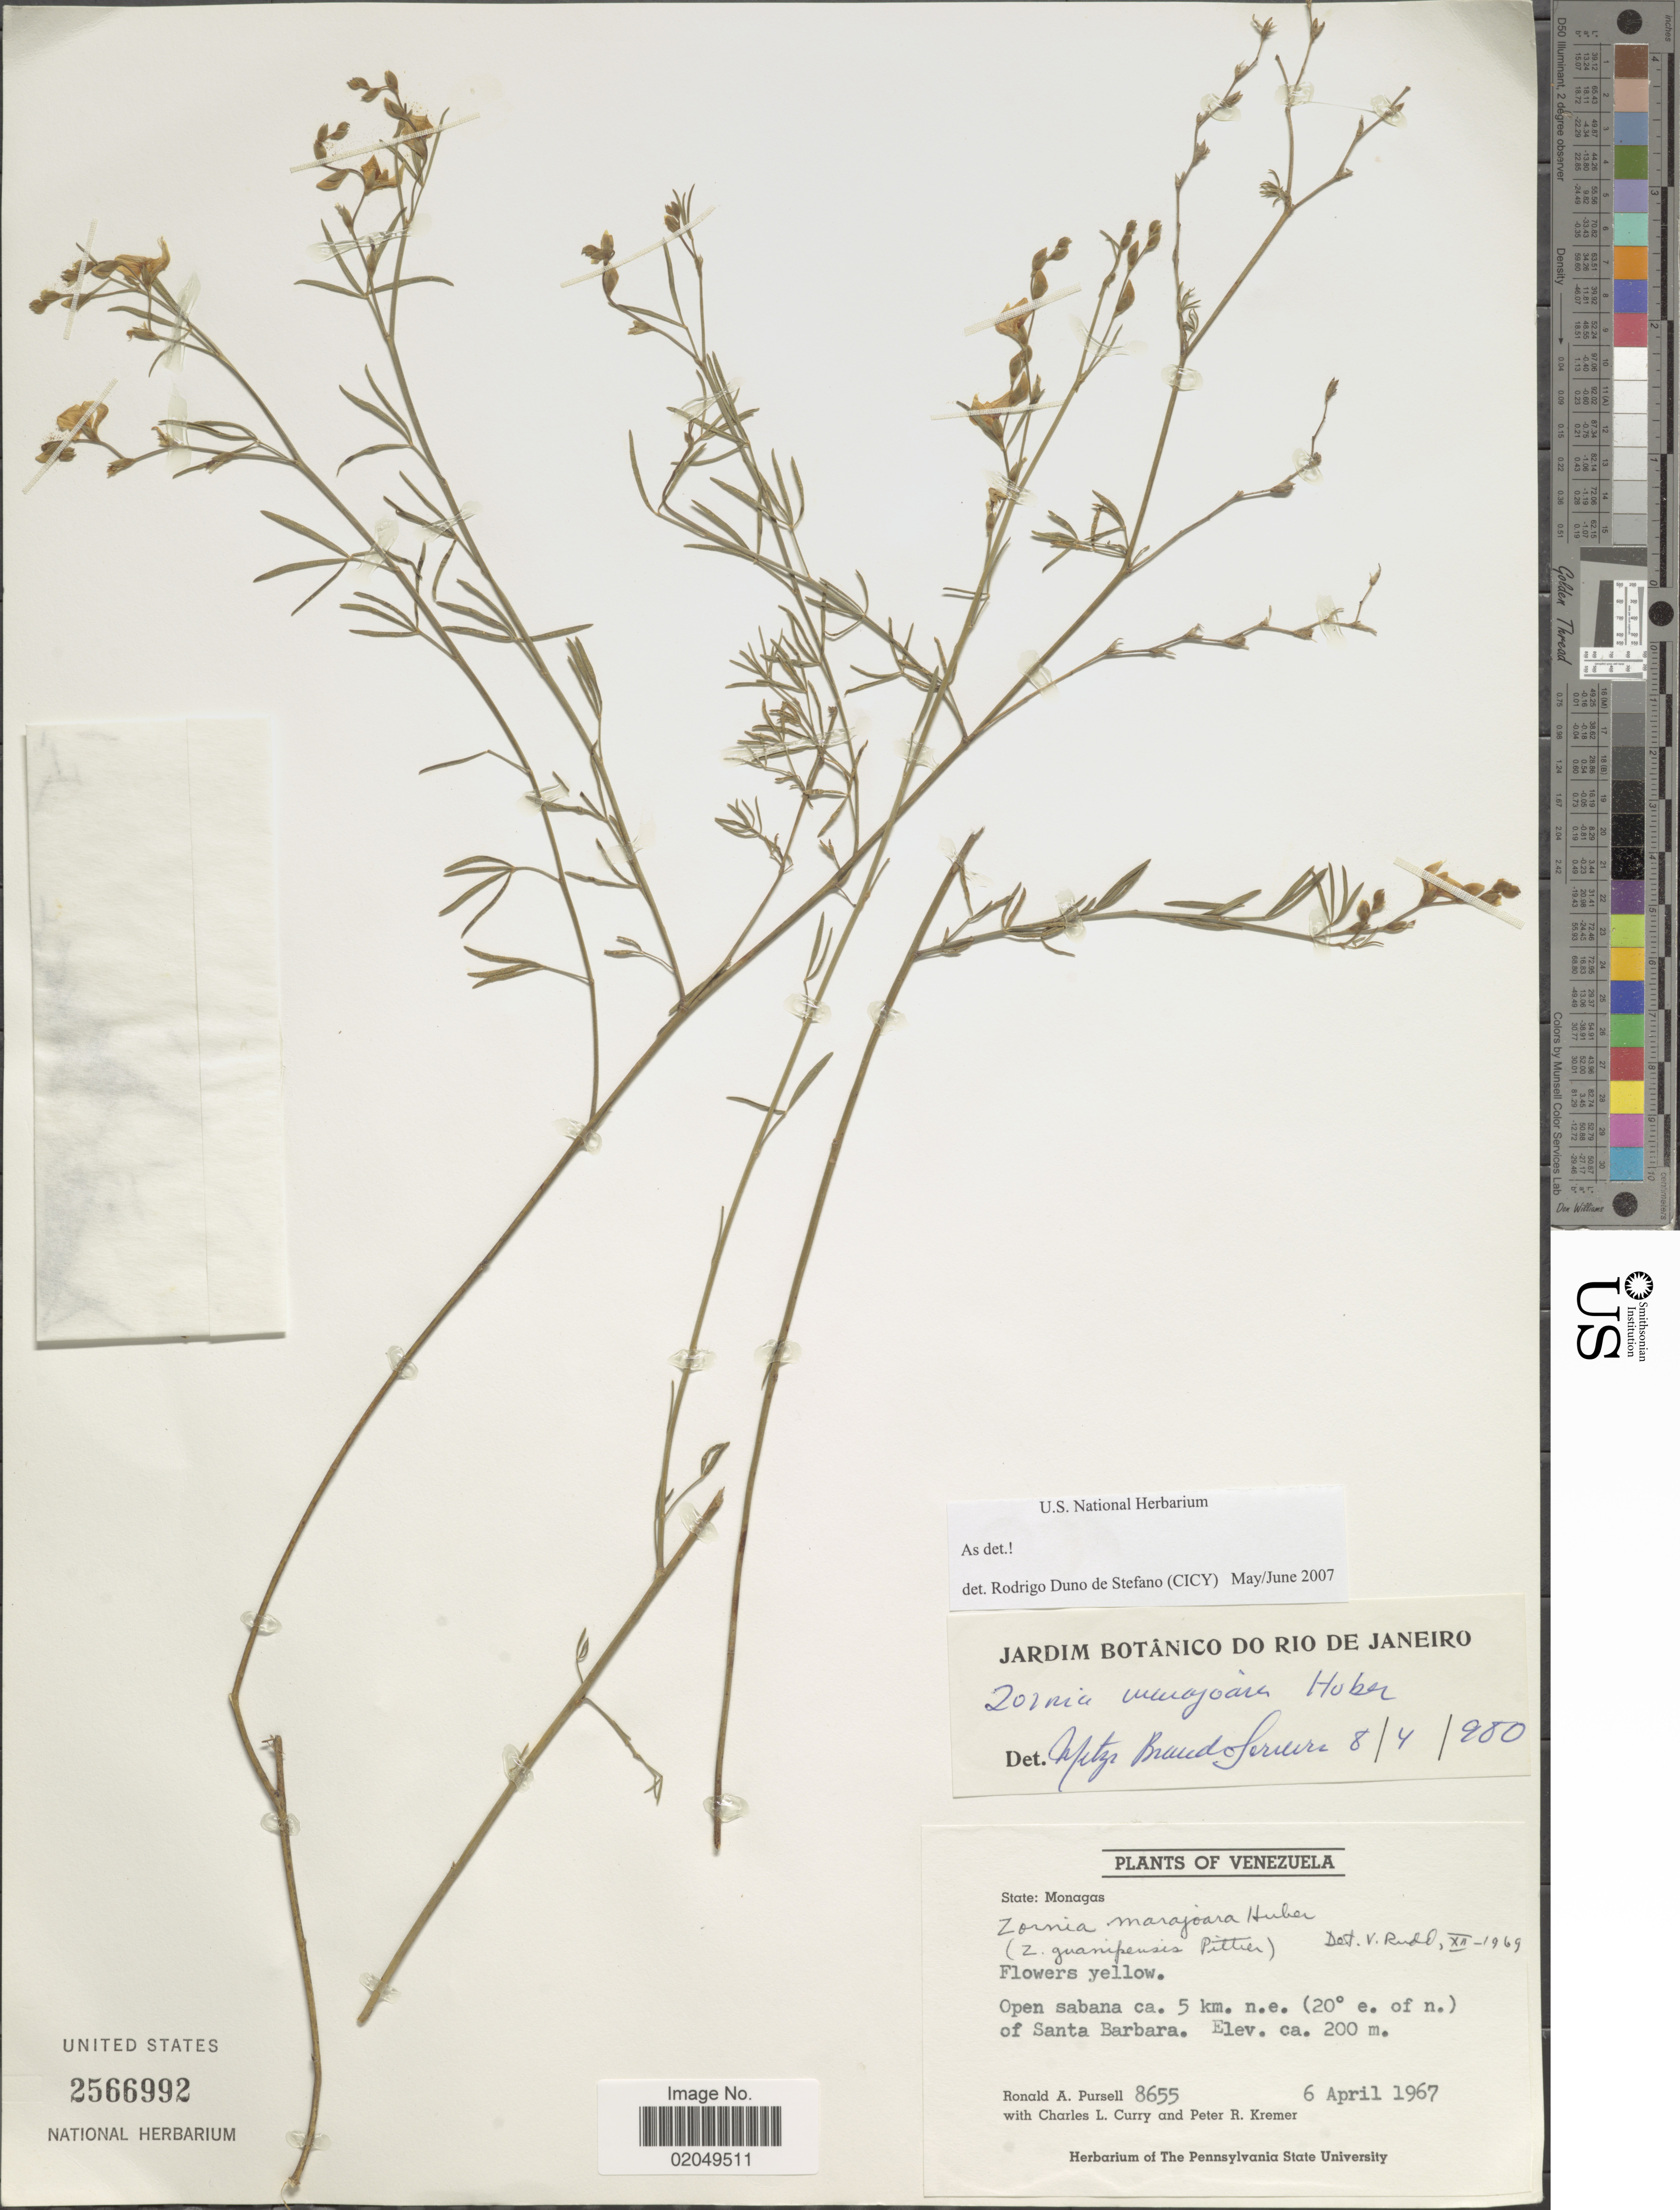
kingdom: Plantae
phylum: Tracheophyta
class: Magnoliopsida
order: Fabales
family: Fabaceae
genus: Zornia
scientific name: Zornia marajoara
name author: Huber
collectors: R. A. Pursell, C. L. Curry & P. Kremer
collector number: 8655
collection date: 1967-04-06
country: Venezuela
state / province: Monagas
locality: Open sabana ca. 5 km. n.e. (20° e. of n) of Santa barabara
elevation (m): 200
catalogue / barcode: US 2566992